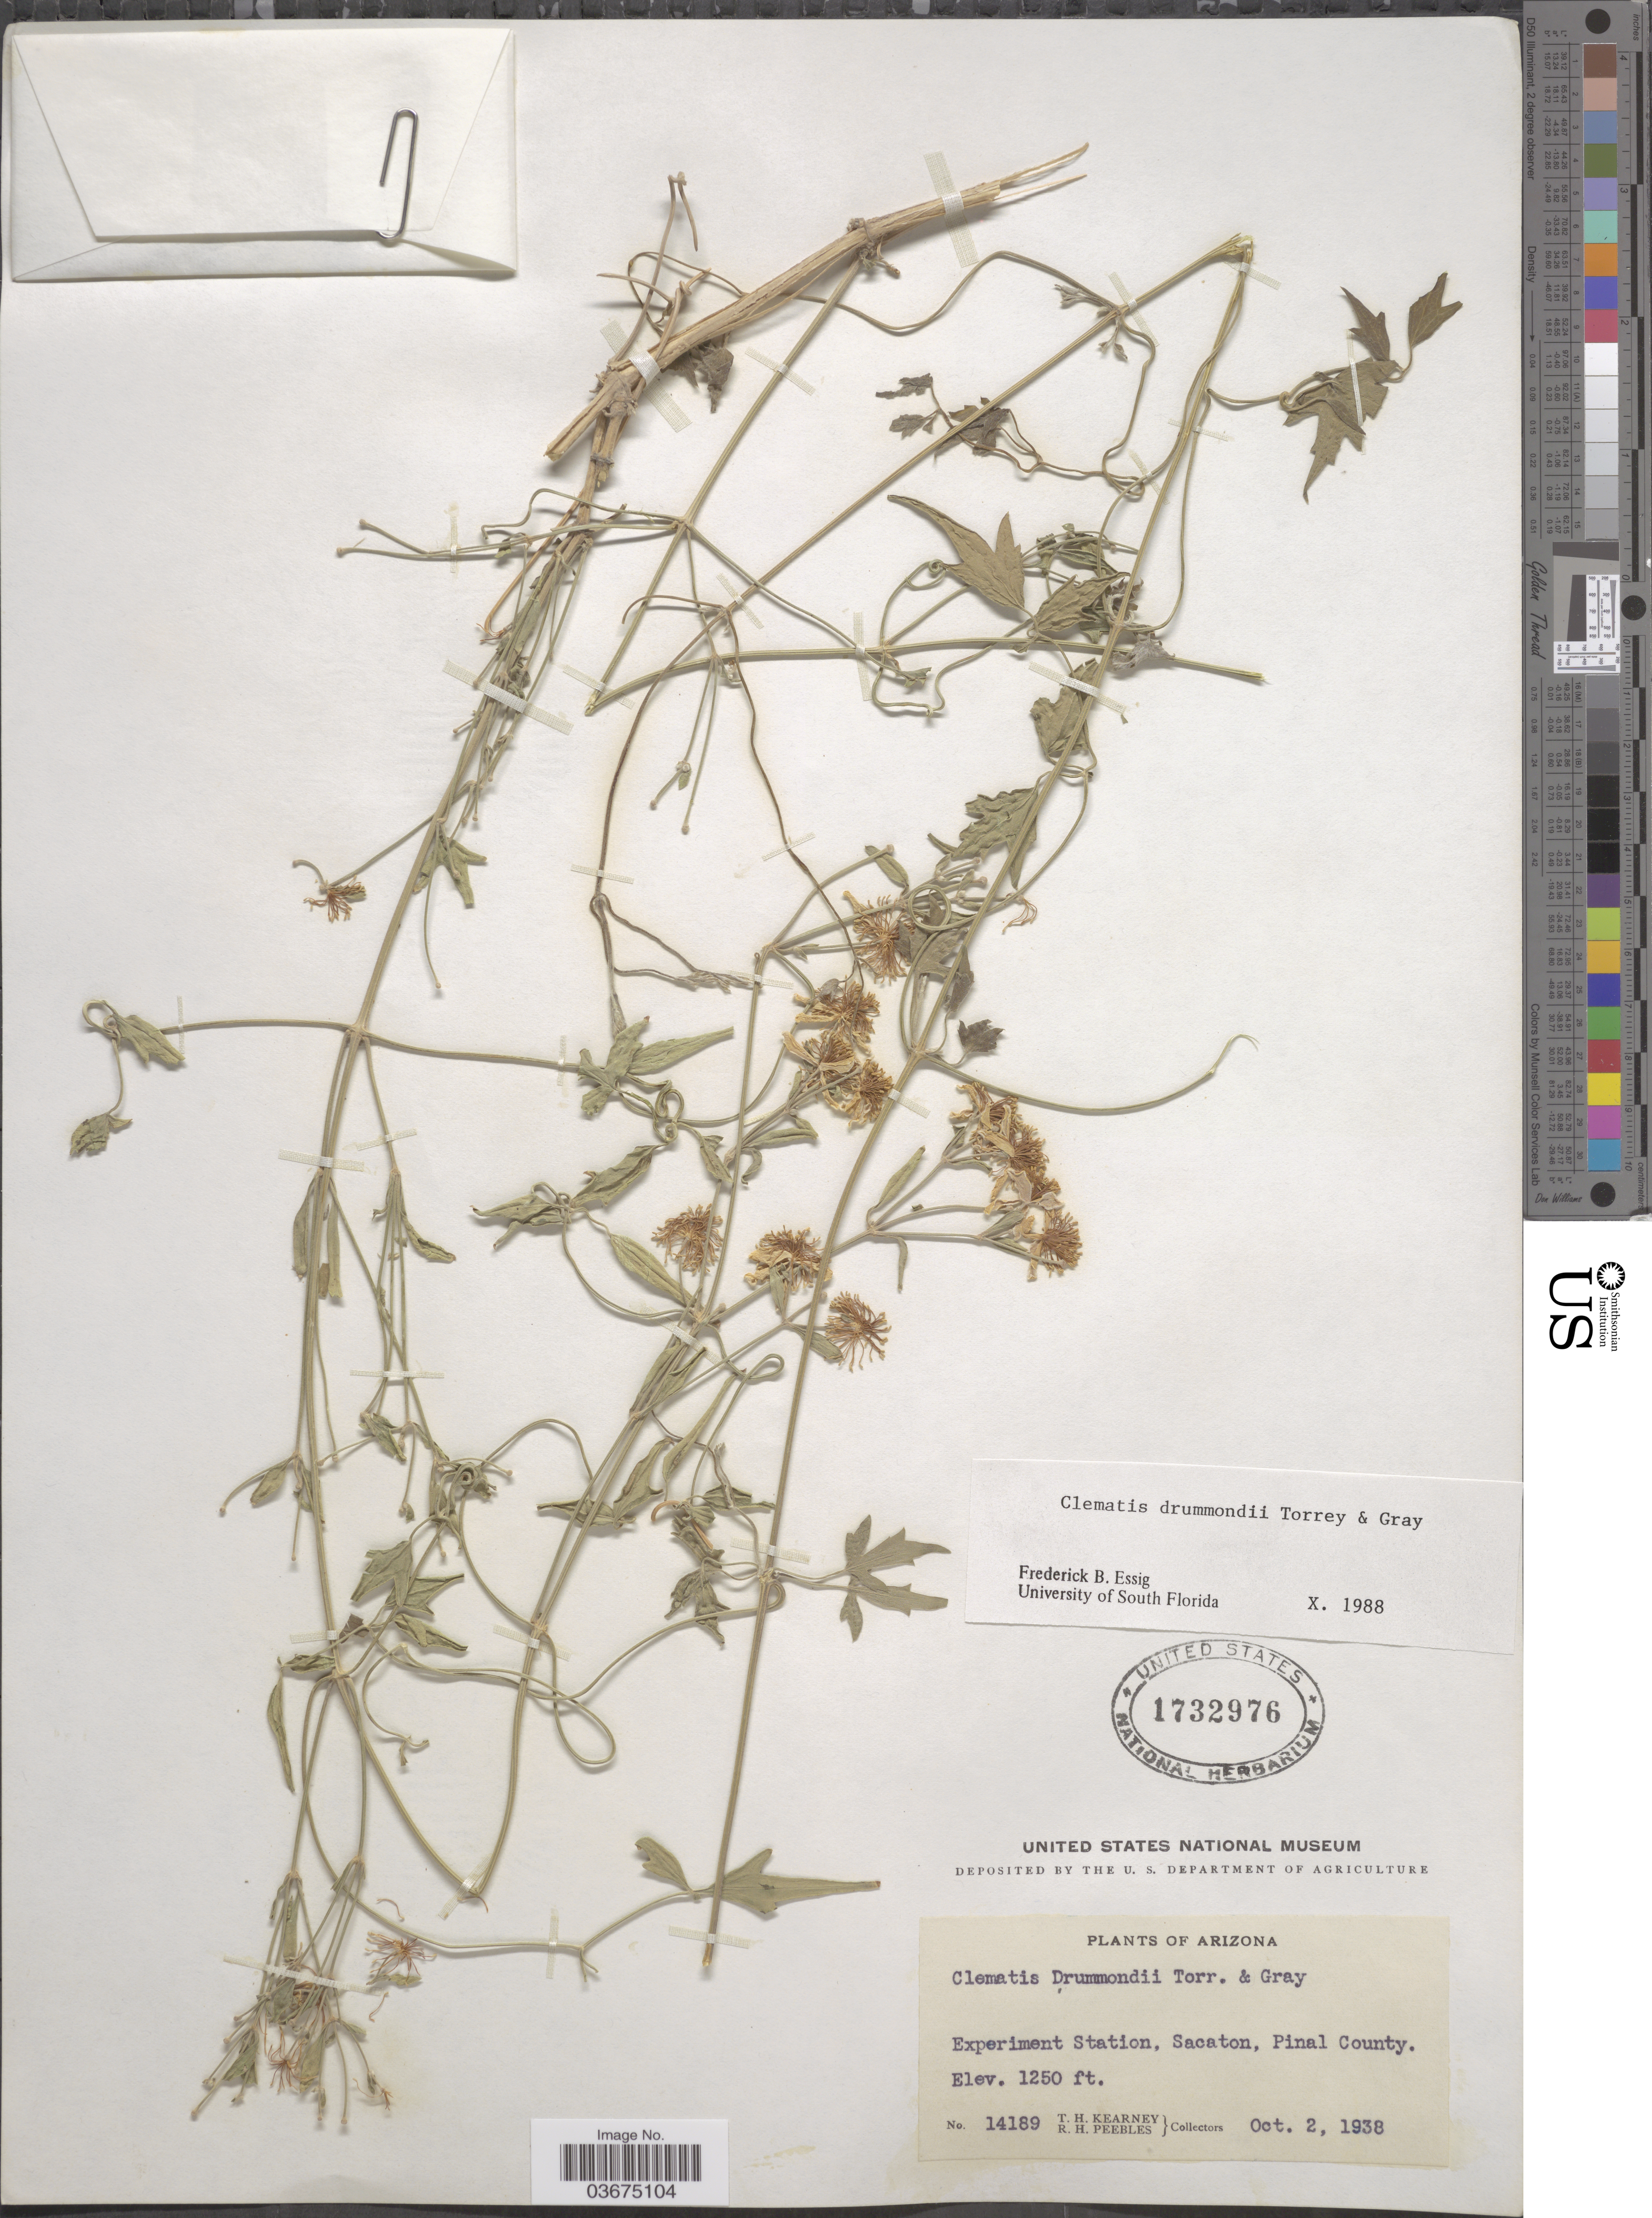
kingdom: Plantae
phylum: Tracheophyta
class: Magnoliopsida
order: Ranunculales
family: Ranunculaceae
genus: Clematis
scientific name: Clematis drummondii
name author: Torr. & A. Gray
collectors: T. H. Kearney & R. H. Peebles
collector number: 14189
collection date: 1938-10-02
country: United States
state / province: Arizona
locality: Experiment Station, Sacaton, Pinal County.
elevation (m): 381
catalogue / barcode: US 1732976